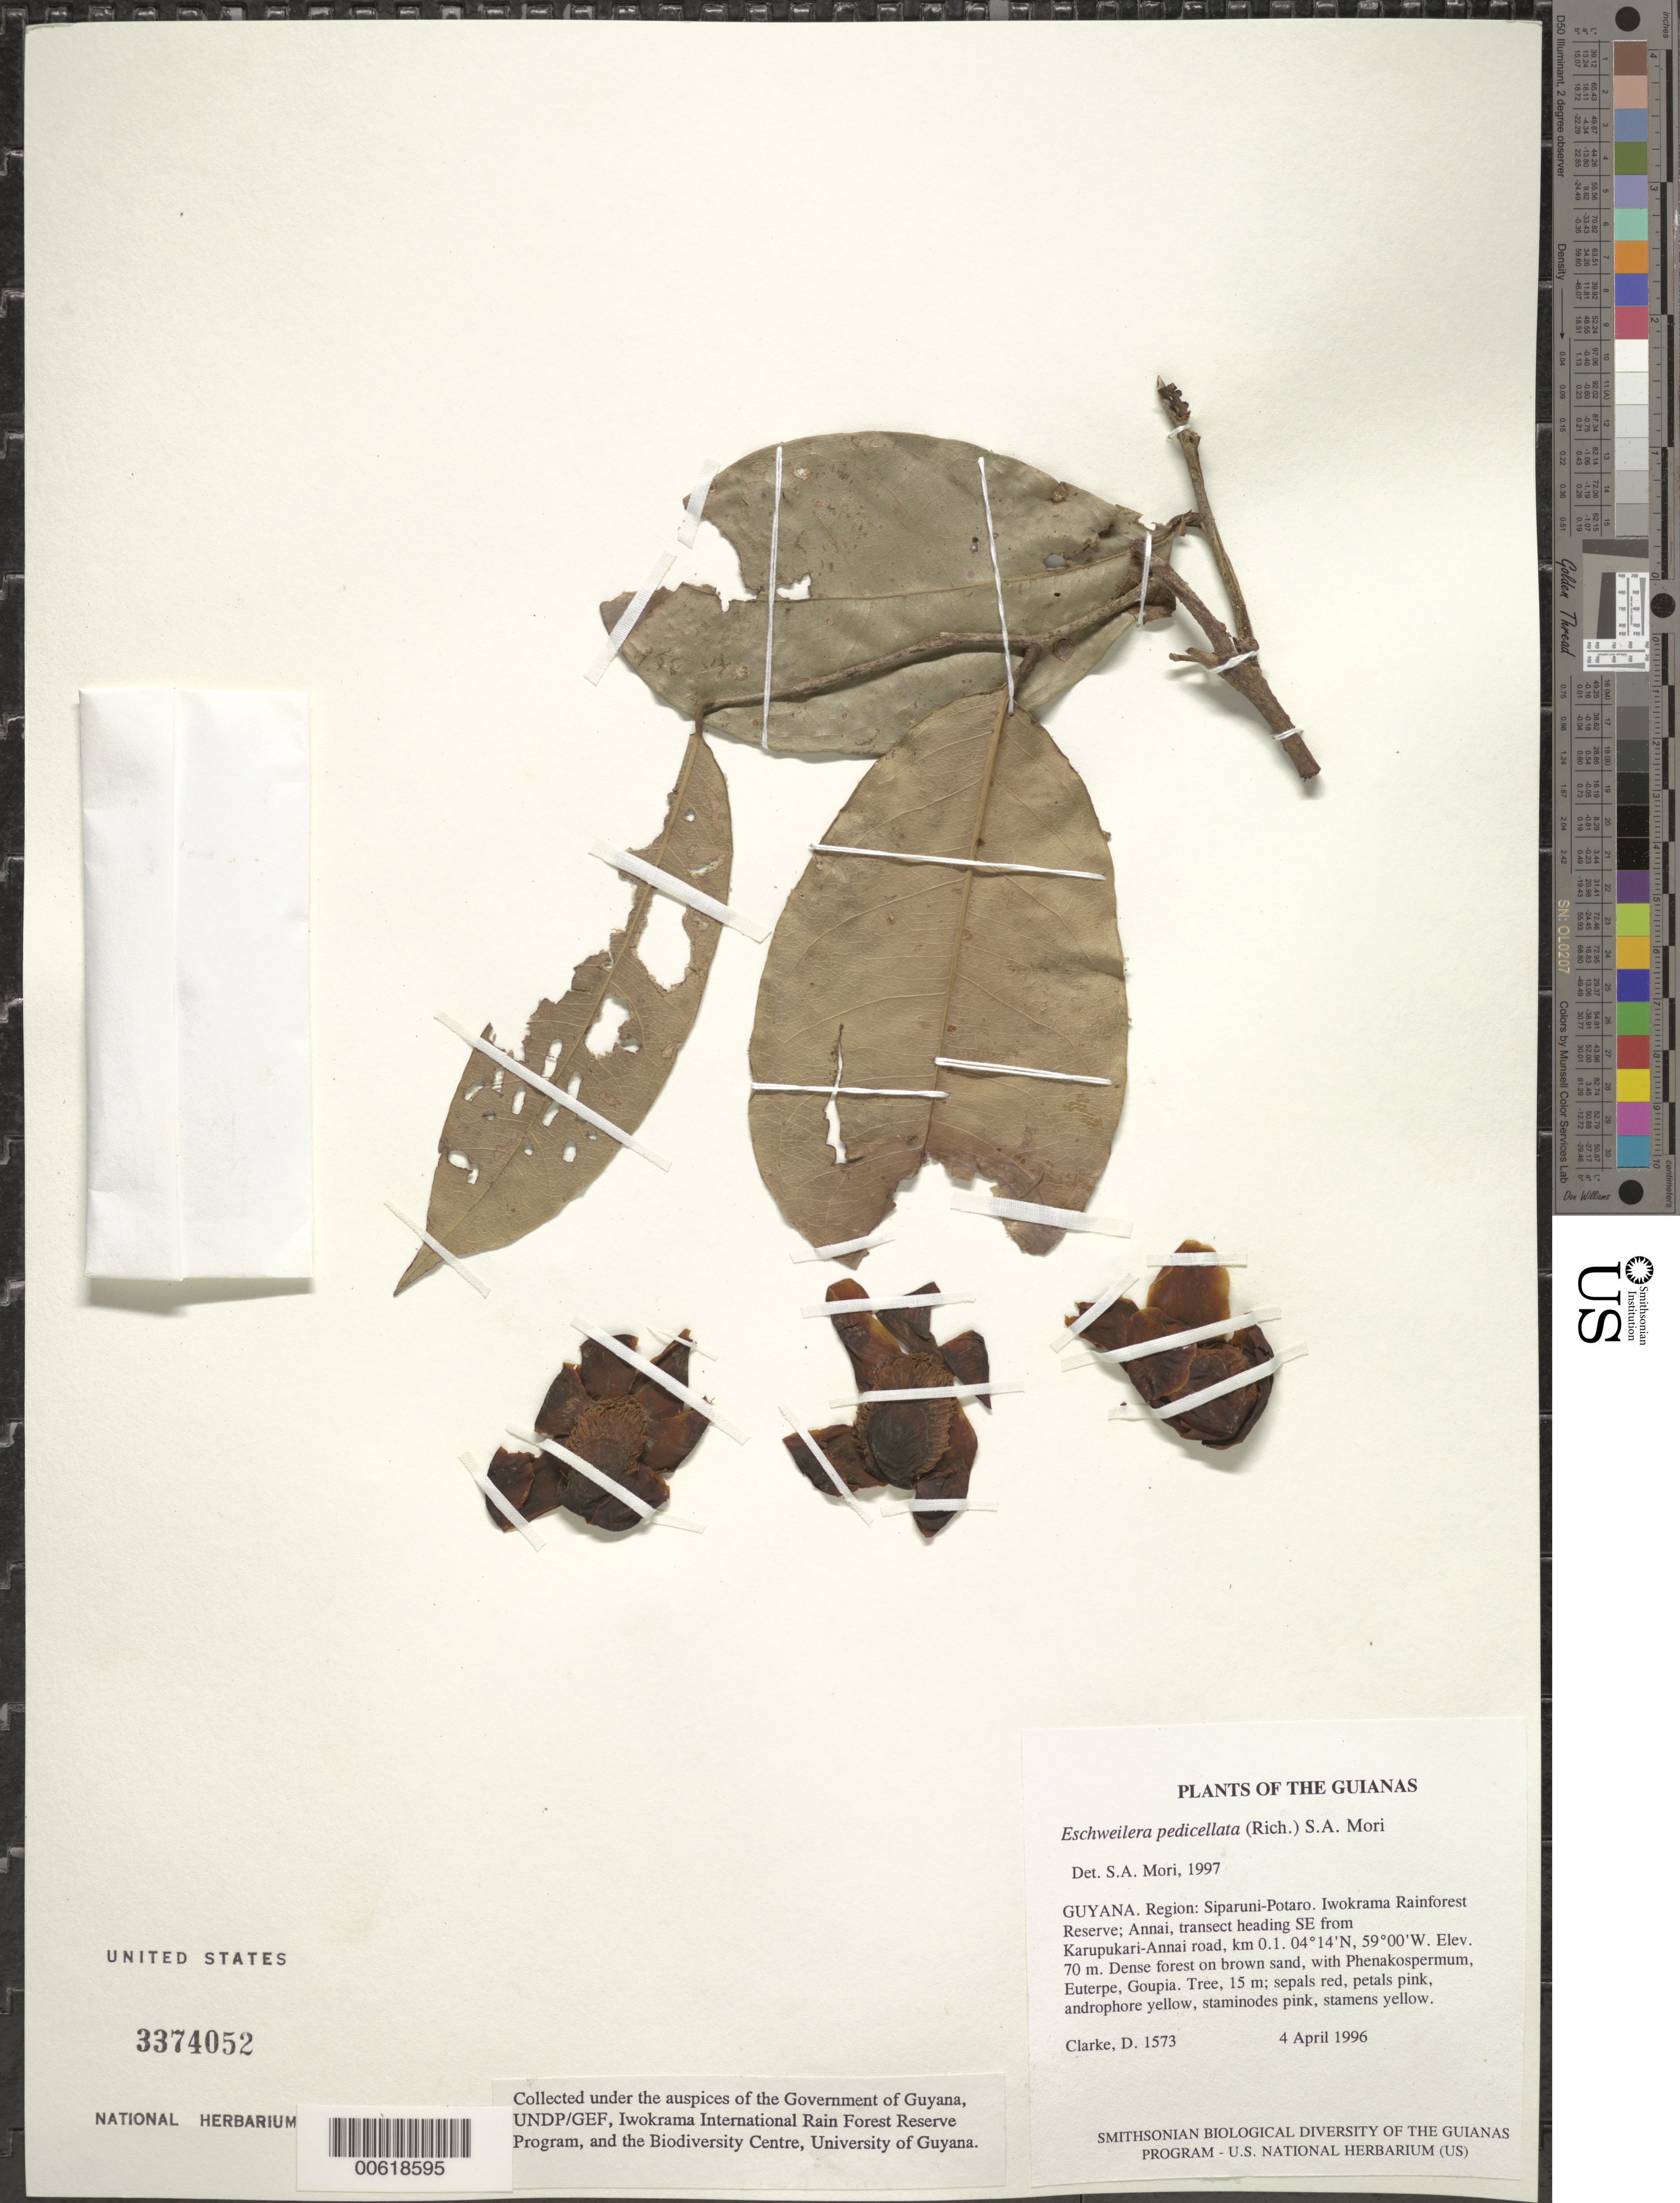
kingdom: Plantae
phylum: Tracheophyta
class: Magnoliopsida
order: Ericales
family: Lecythidaceae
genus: Eschweilera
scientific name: Eschweilera pedicellata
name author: (Rich.) S.A. Mori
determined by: Mori, Scott A.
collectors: H. D. Clarke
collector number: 1573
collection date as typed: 4 April 1996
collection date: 1996-04-04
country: Guyana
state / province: Potaro-Siparuni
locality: Iwokrama Rainforest Reserve; Annai, transect heading SE from Karupukari-Annai road, km 0.1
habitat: Dense forest on brown sand, with Phenakospermum, Euterpe, Goupia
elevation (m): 70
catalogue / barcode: US 3374052